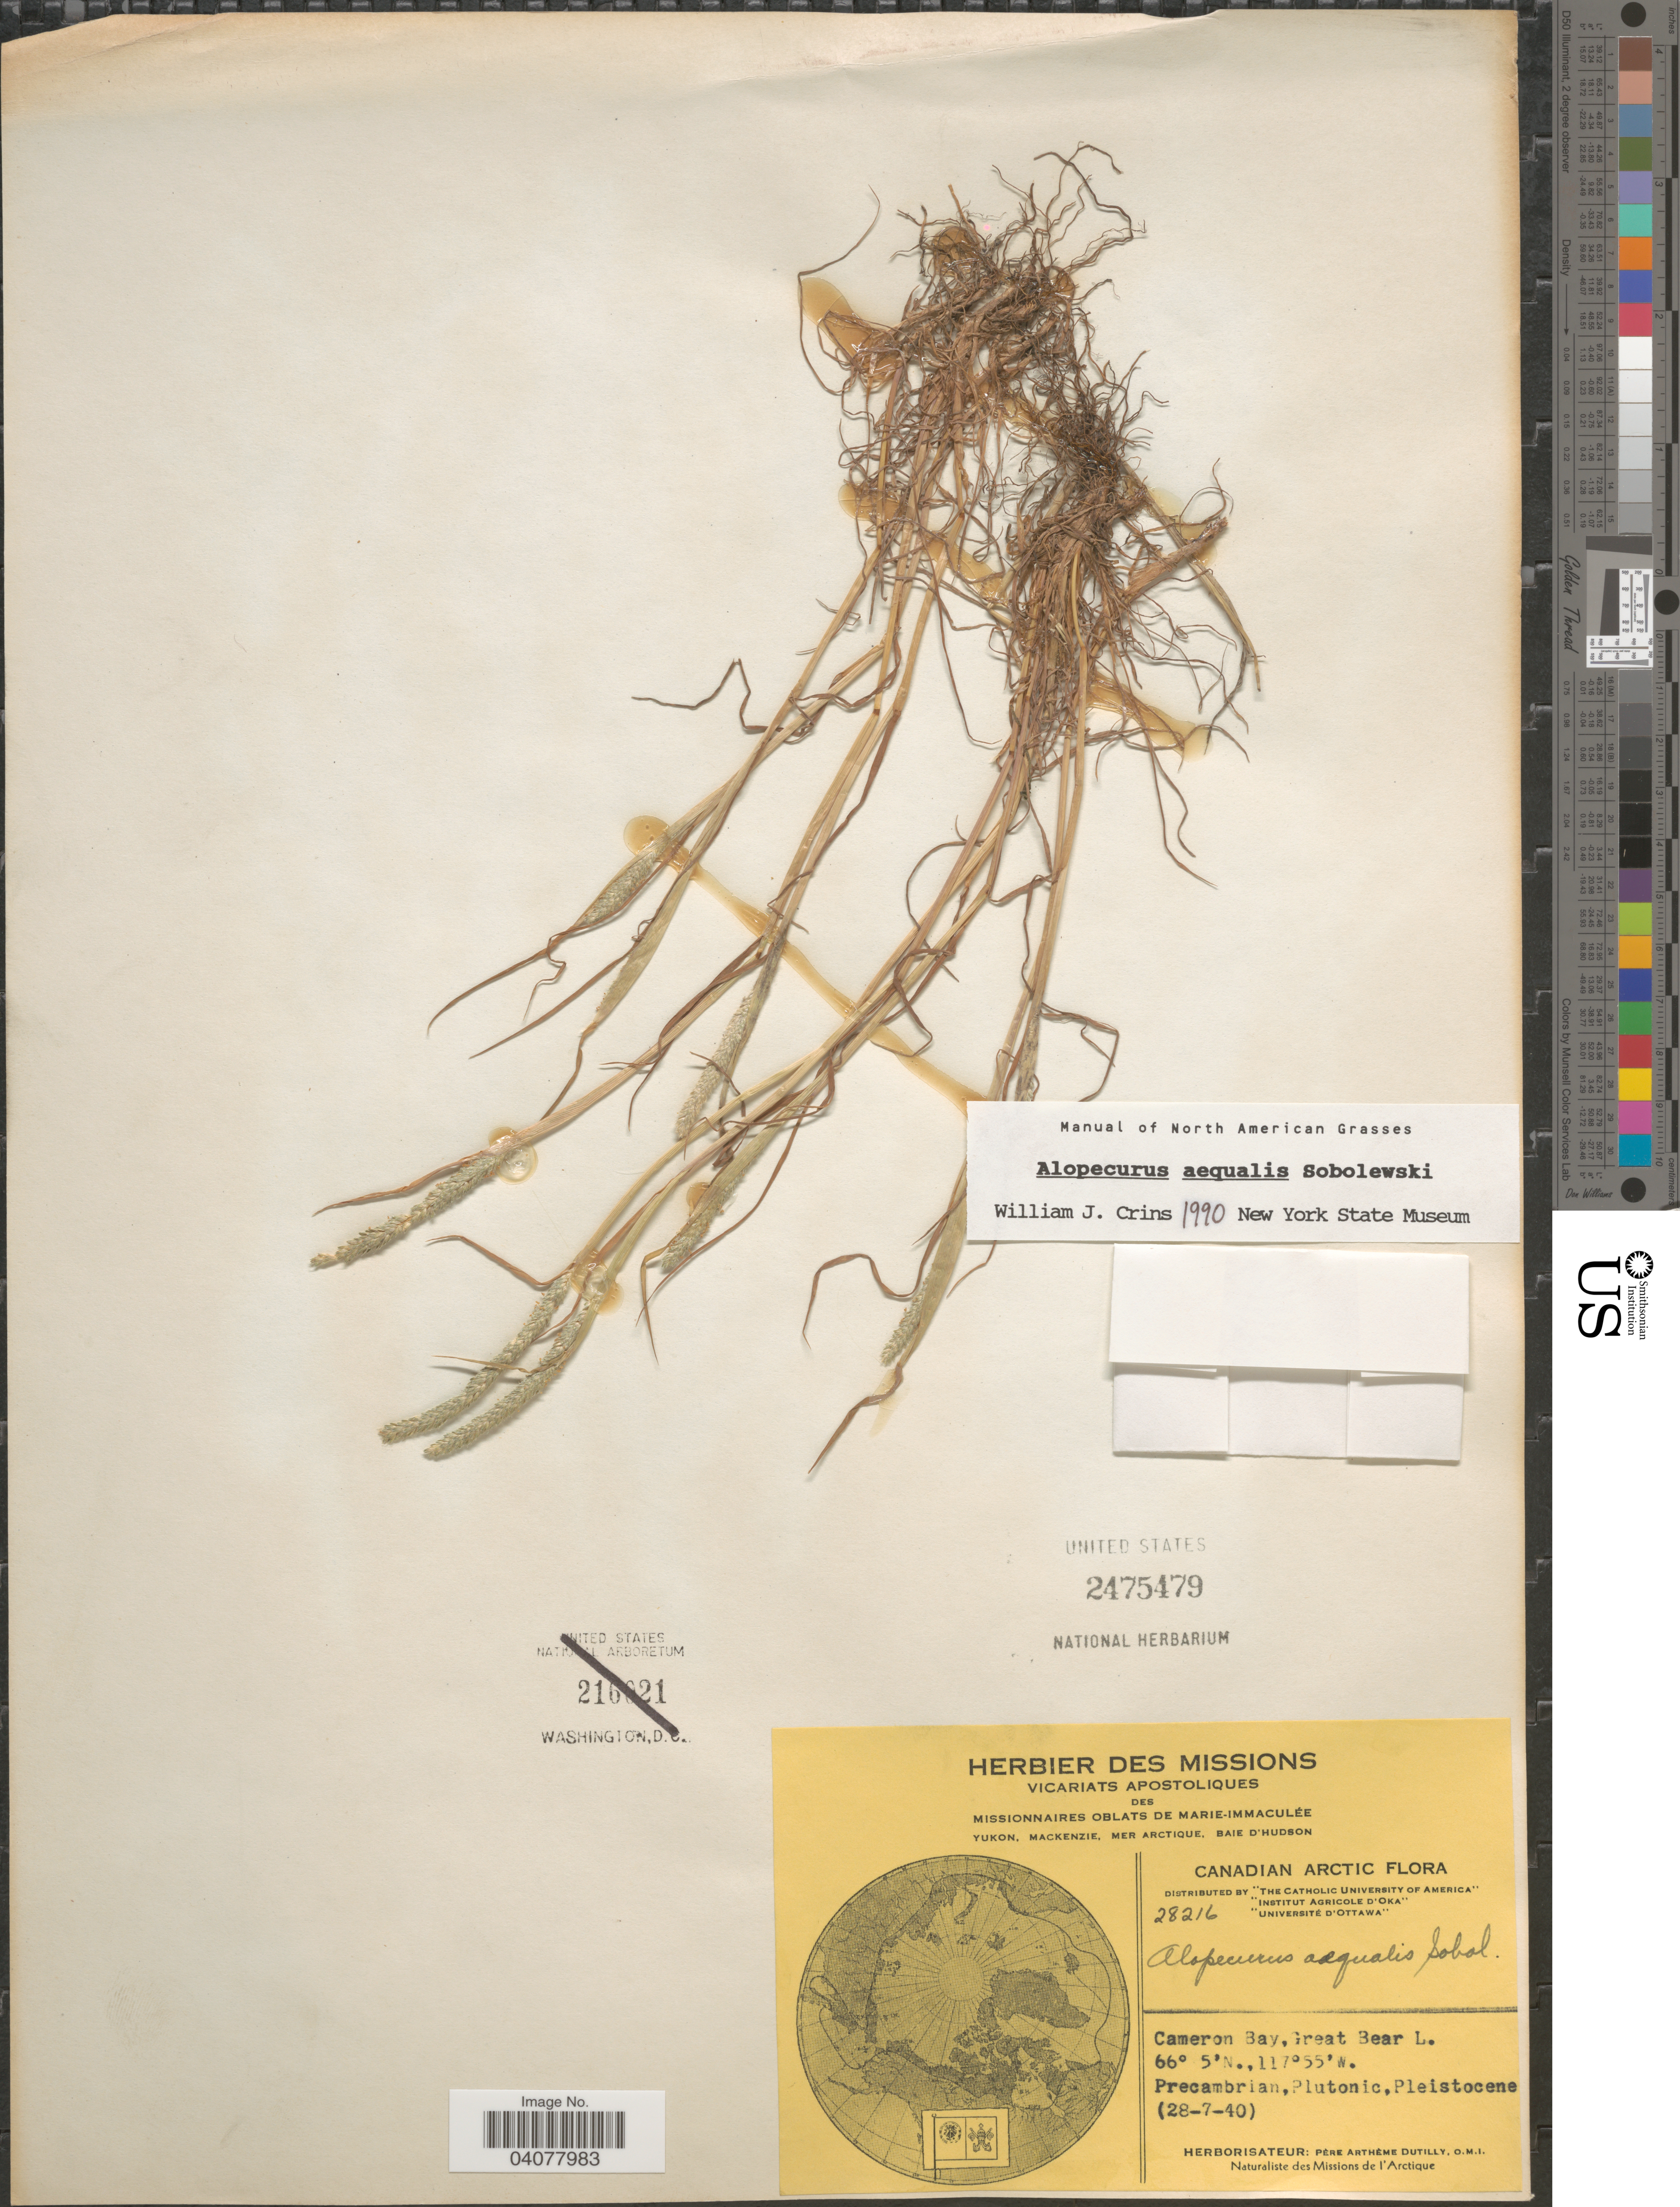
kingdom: Plantae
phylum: Tracheophyta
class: Liliopsida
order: Poales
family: Poaceae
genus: Alopecurus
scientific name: Alopecurus aequalis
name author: Sobol.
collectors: P. Dutilly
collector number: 28216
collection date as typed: Transcribed d/m/y: 28/7/40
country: Canada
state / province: Nunavut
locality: Herbier des Missions. [unsure placement] Canadian Arctic. Cameron Bay, Great Bear L. Naturaliste des Missions de l'Arctique.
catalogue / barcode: US 2475479